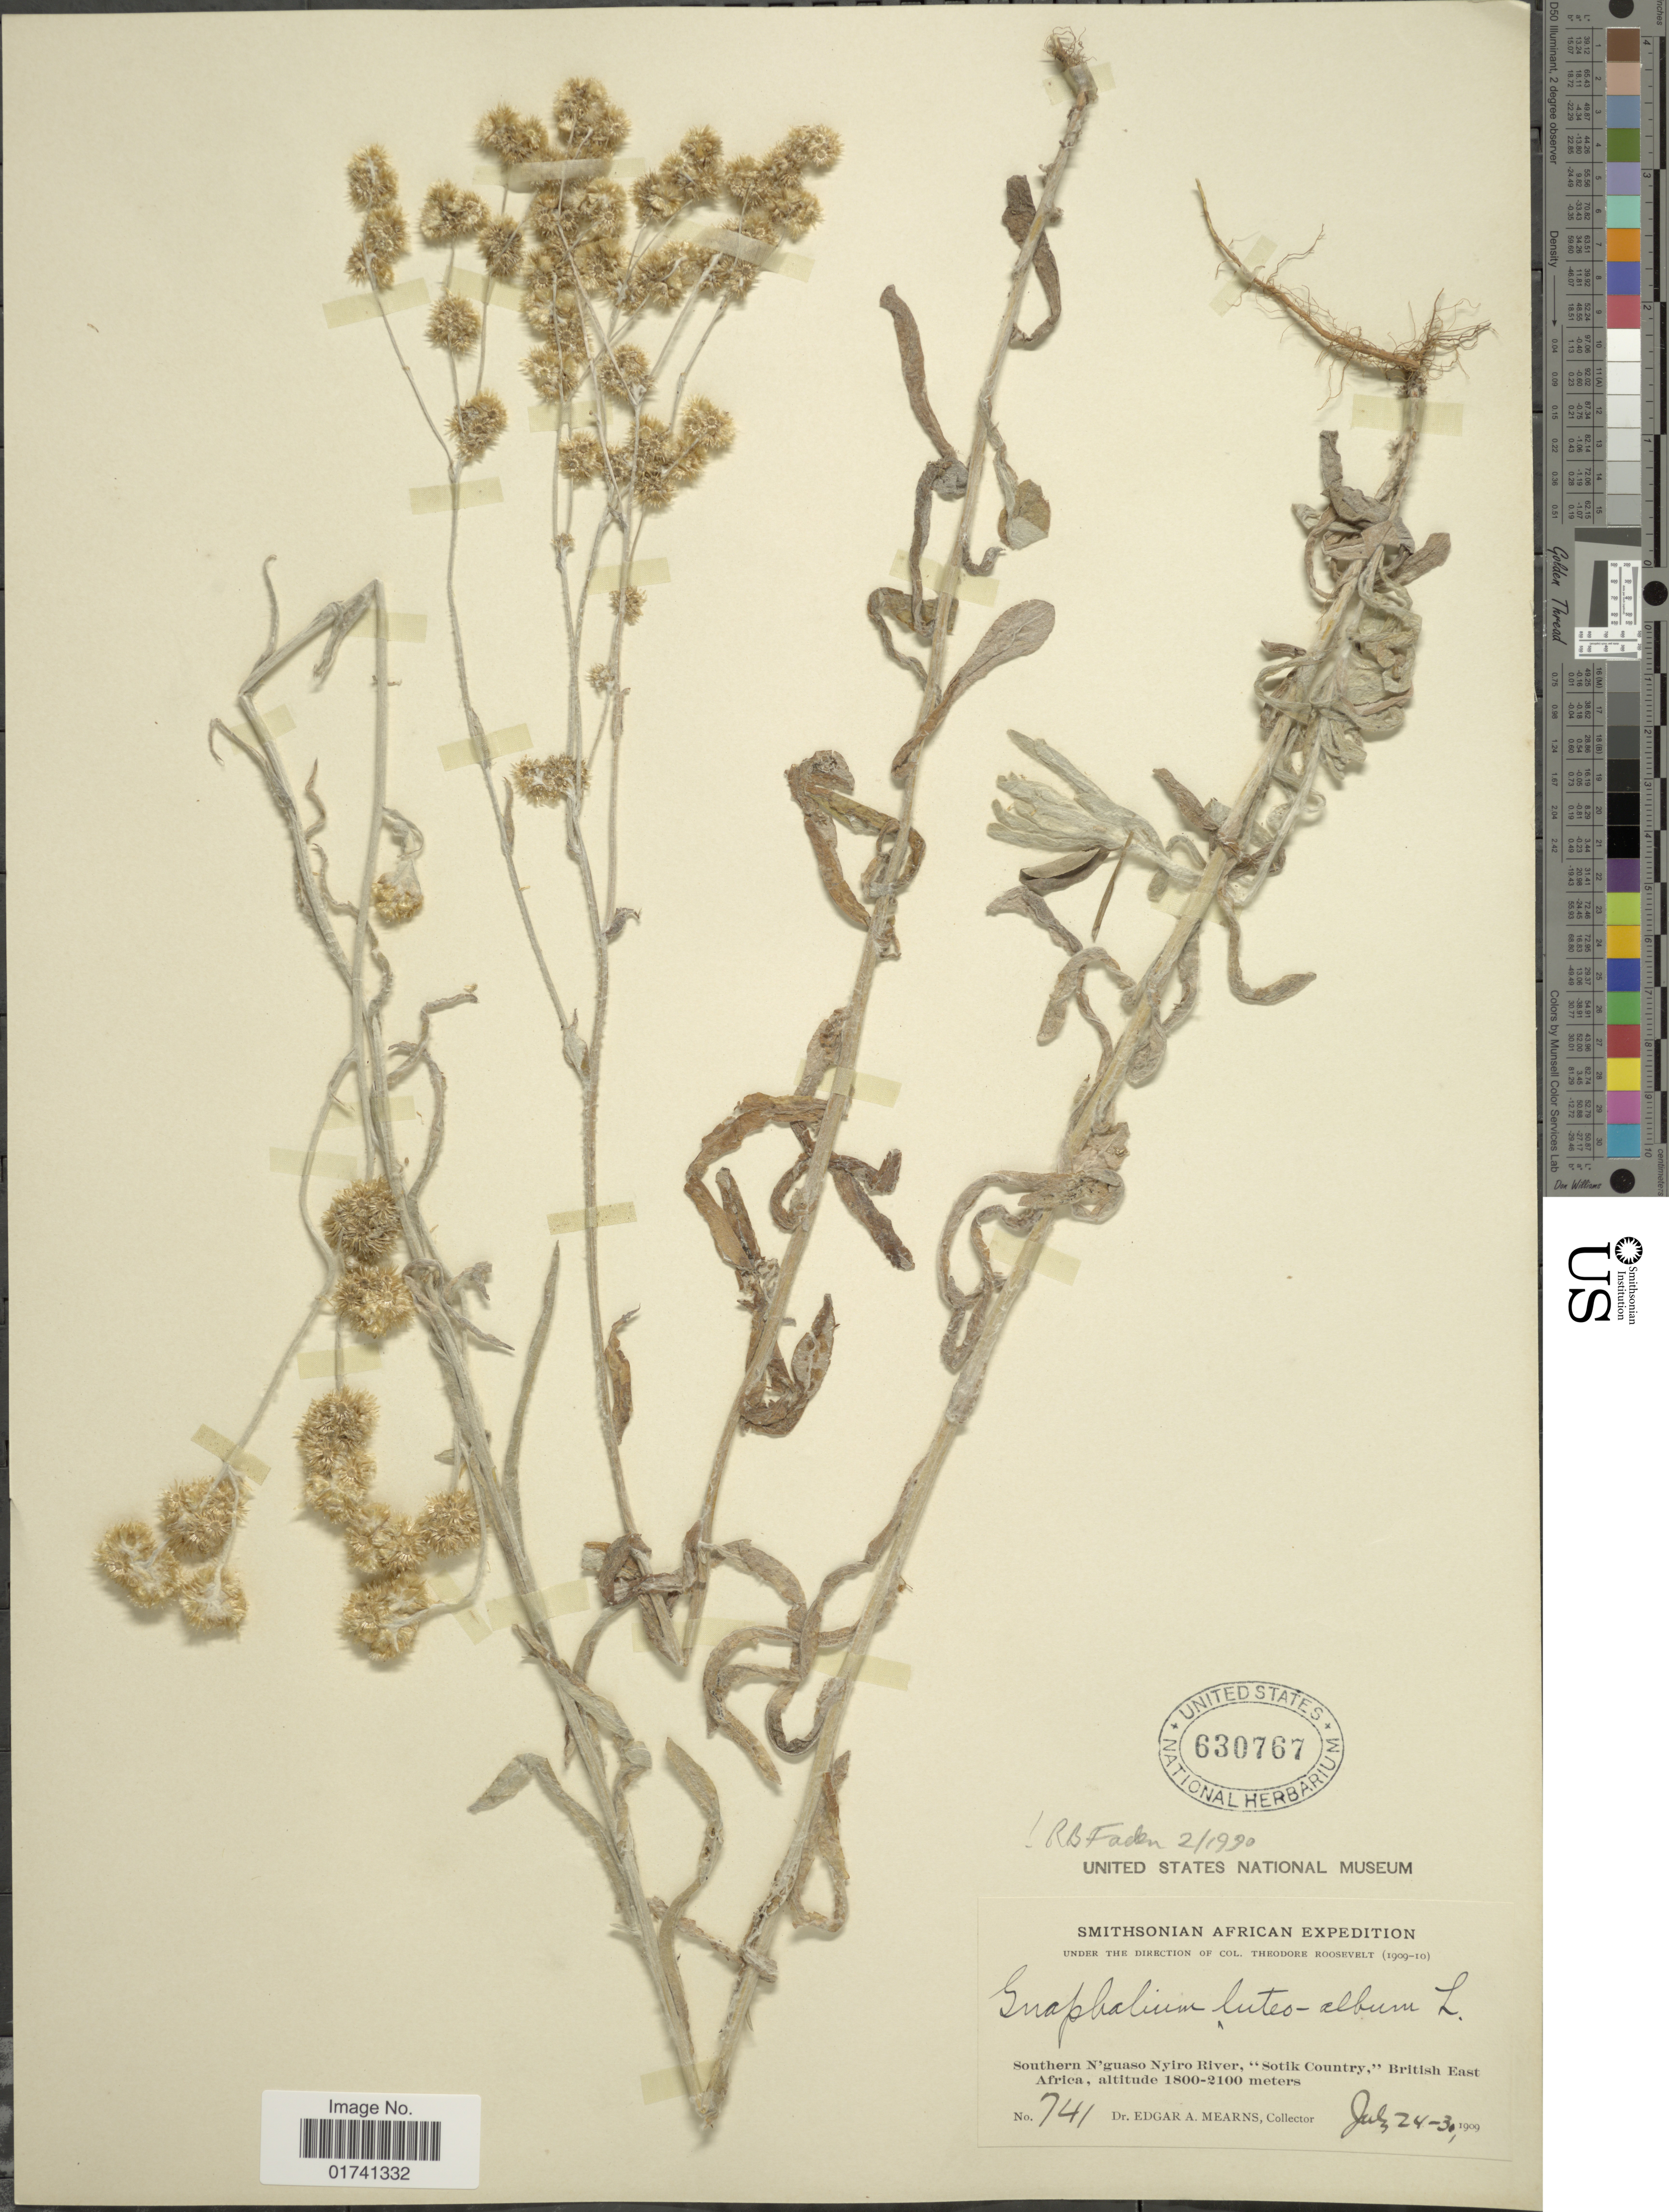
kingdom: Plantae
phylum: Tracheophyta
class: Magnoliopsida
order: Asterales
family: Asteraceae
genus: Laphangium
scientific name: Laphangium luteoalbum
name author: (L.) Tzvelev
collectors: E. A. Mearns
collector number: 741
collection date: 1909-07-24/1909-07-30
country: Kenya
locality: Southern N'guaso Nyiro River, "Sotik Country,"British East Africa.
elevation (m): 1800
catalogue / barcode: US 630767